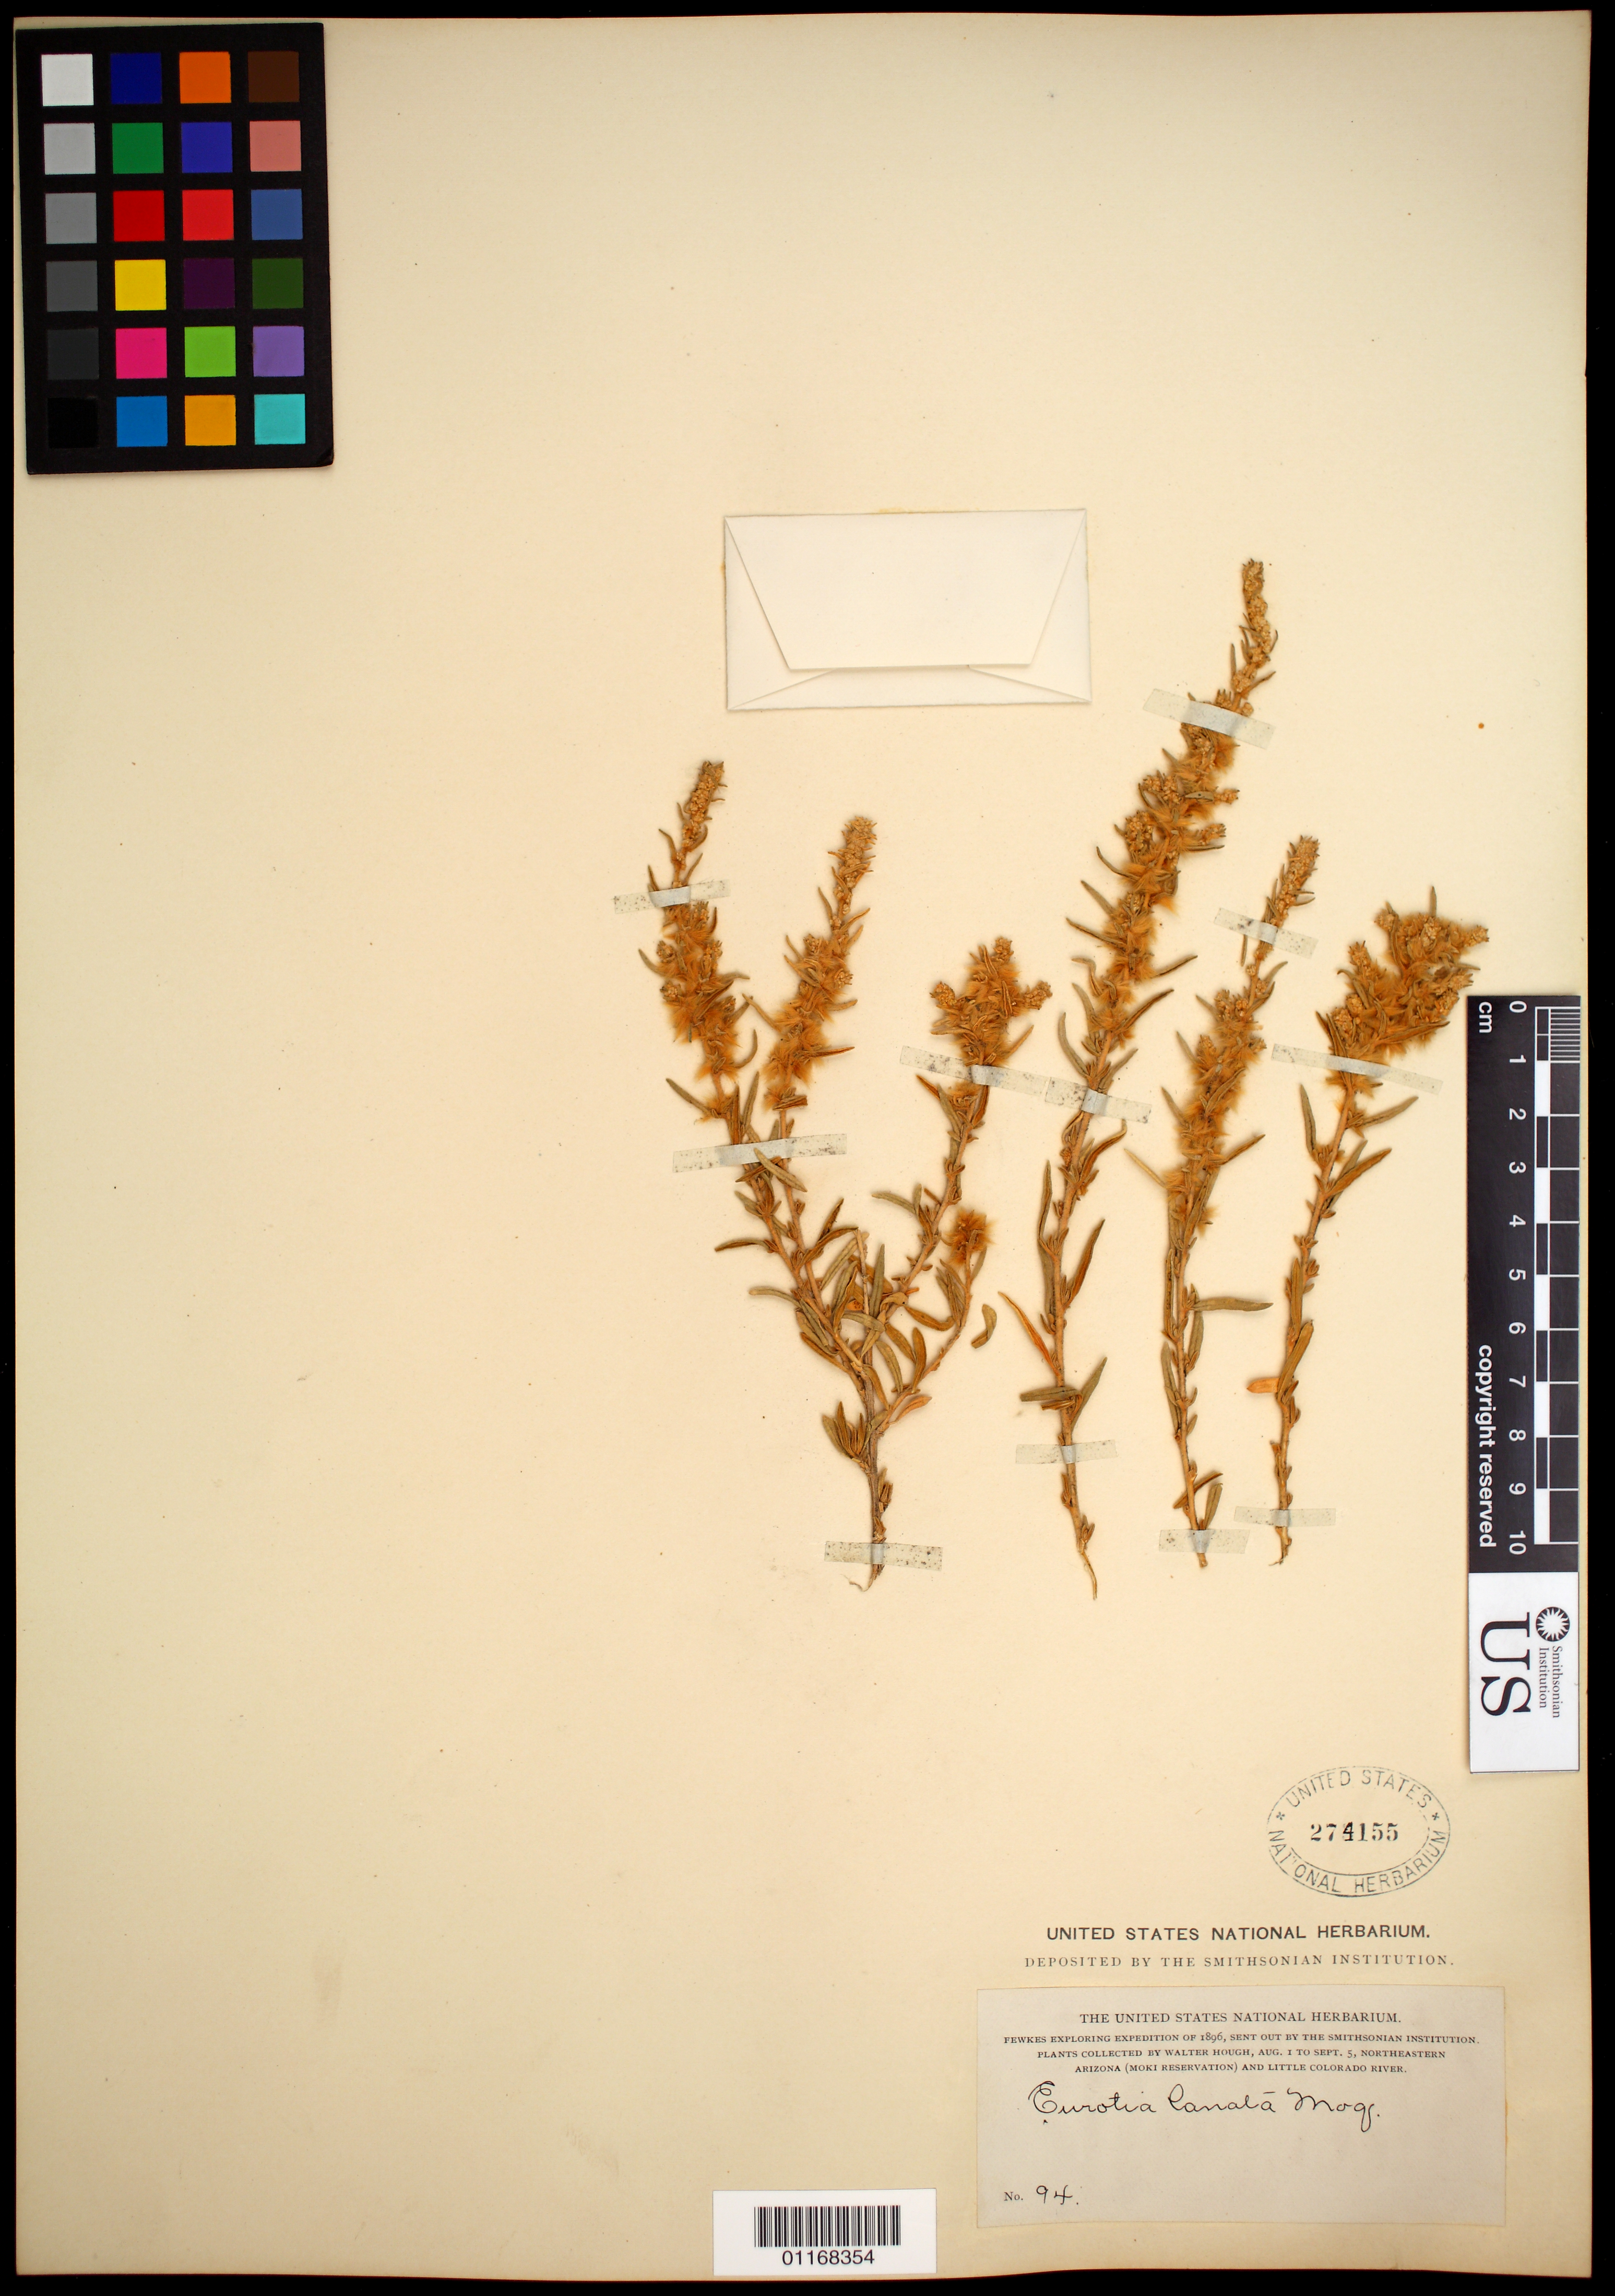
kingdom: Plantae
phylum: Tracheophyta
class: Magnoliopsida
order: Caryophyllales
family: Amaranthaceae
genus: Krascheninnikovia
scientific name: Krascheninnikovia lanata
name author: (Pursh) A. Meeuse & A.Smit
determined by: U.S. National Herbarium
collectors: W. Hough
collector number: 94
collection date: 1896-08-01/1896-09-05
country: United States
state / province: Arizona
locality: Northeastern Arizona and Little Colorado River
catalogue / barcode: US 274155